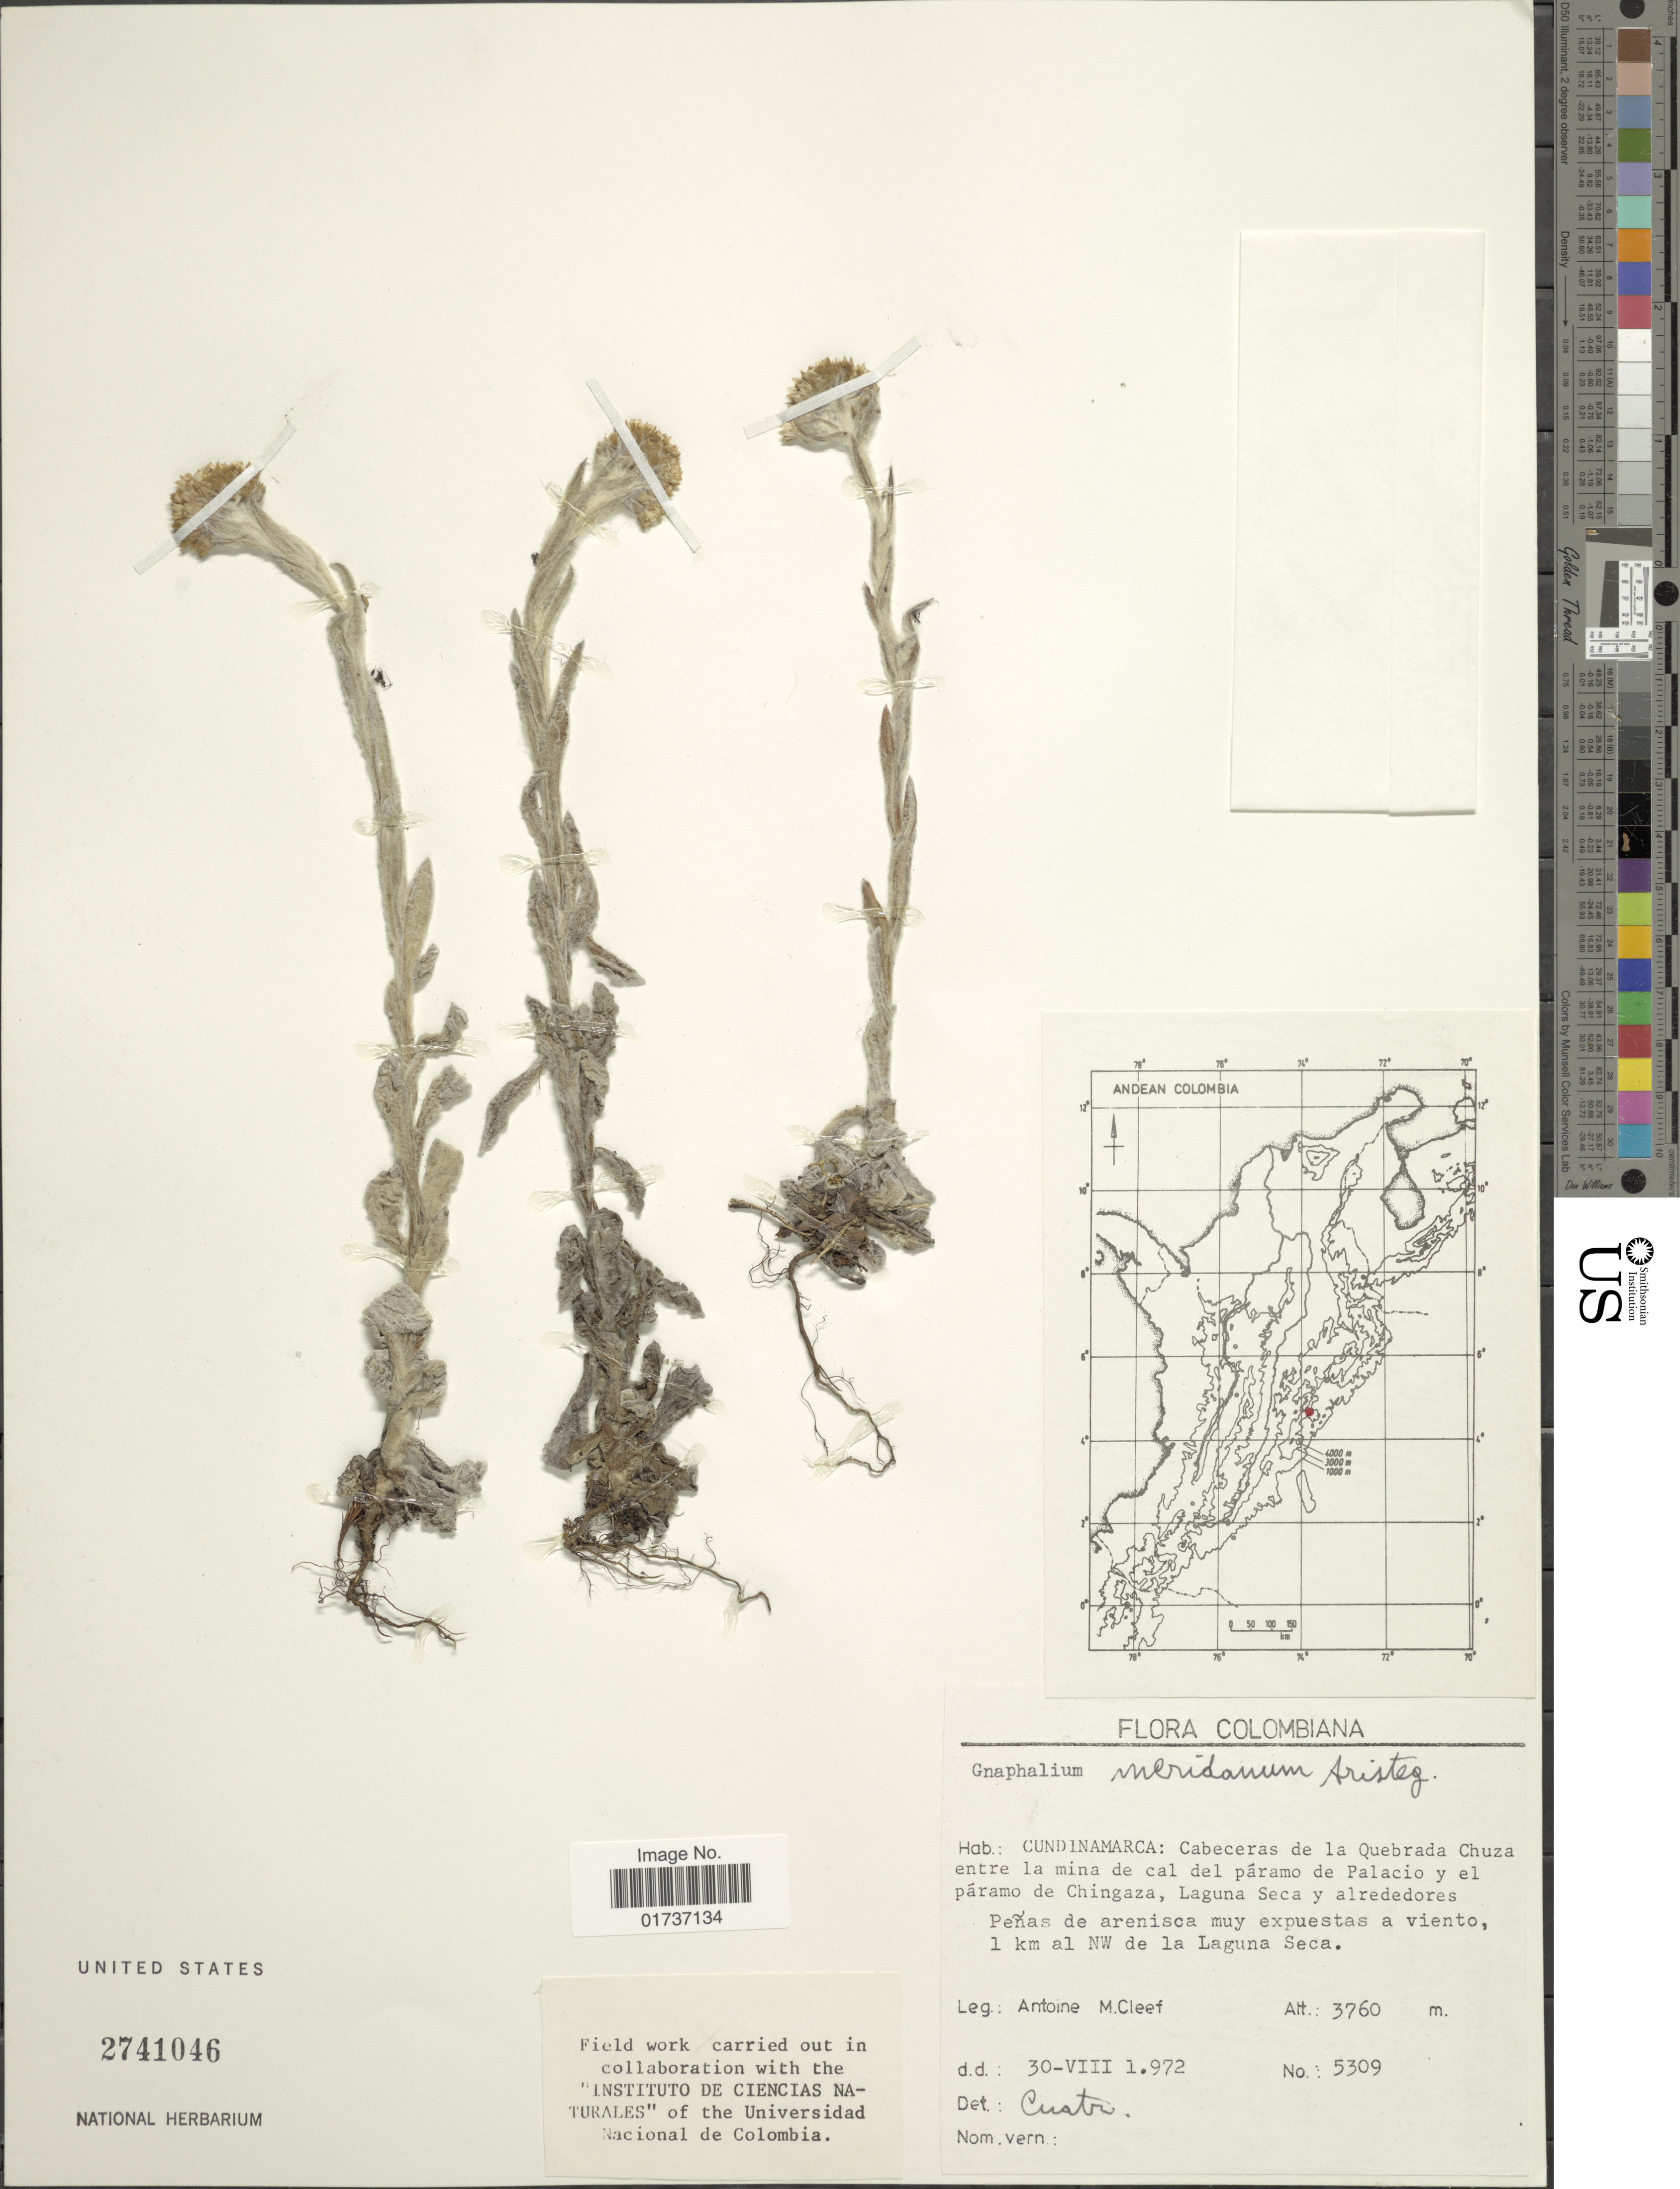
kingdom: Plantae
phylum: Tracheophyta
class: Magnoliopsida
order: Asterales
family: Asteraceae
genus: Gnaphalium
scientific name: Gnaphalium meridanum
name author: Aristeg.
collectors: A. M. Cleef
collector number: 5309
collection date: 1973-08-30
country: Colombia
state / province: Cundinamarca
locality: Cabeceras de la Quebrada Chuza entre la mina de cak del páramo de Palacio y el páramo de Chingaza, laguna Seca y alrededores Peñas de arenisca muy expuestastas a viento 1 km al NW de la Laguna Seca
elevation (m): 3760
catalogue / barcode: US 2741046